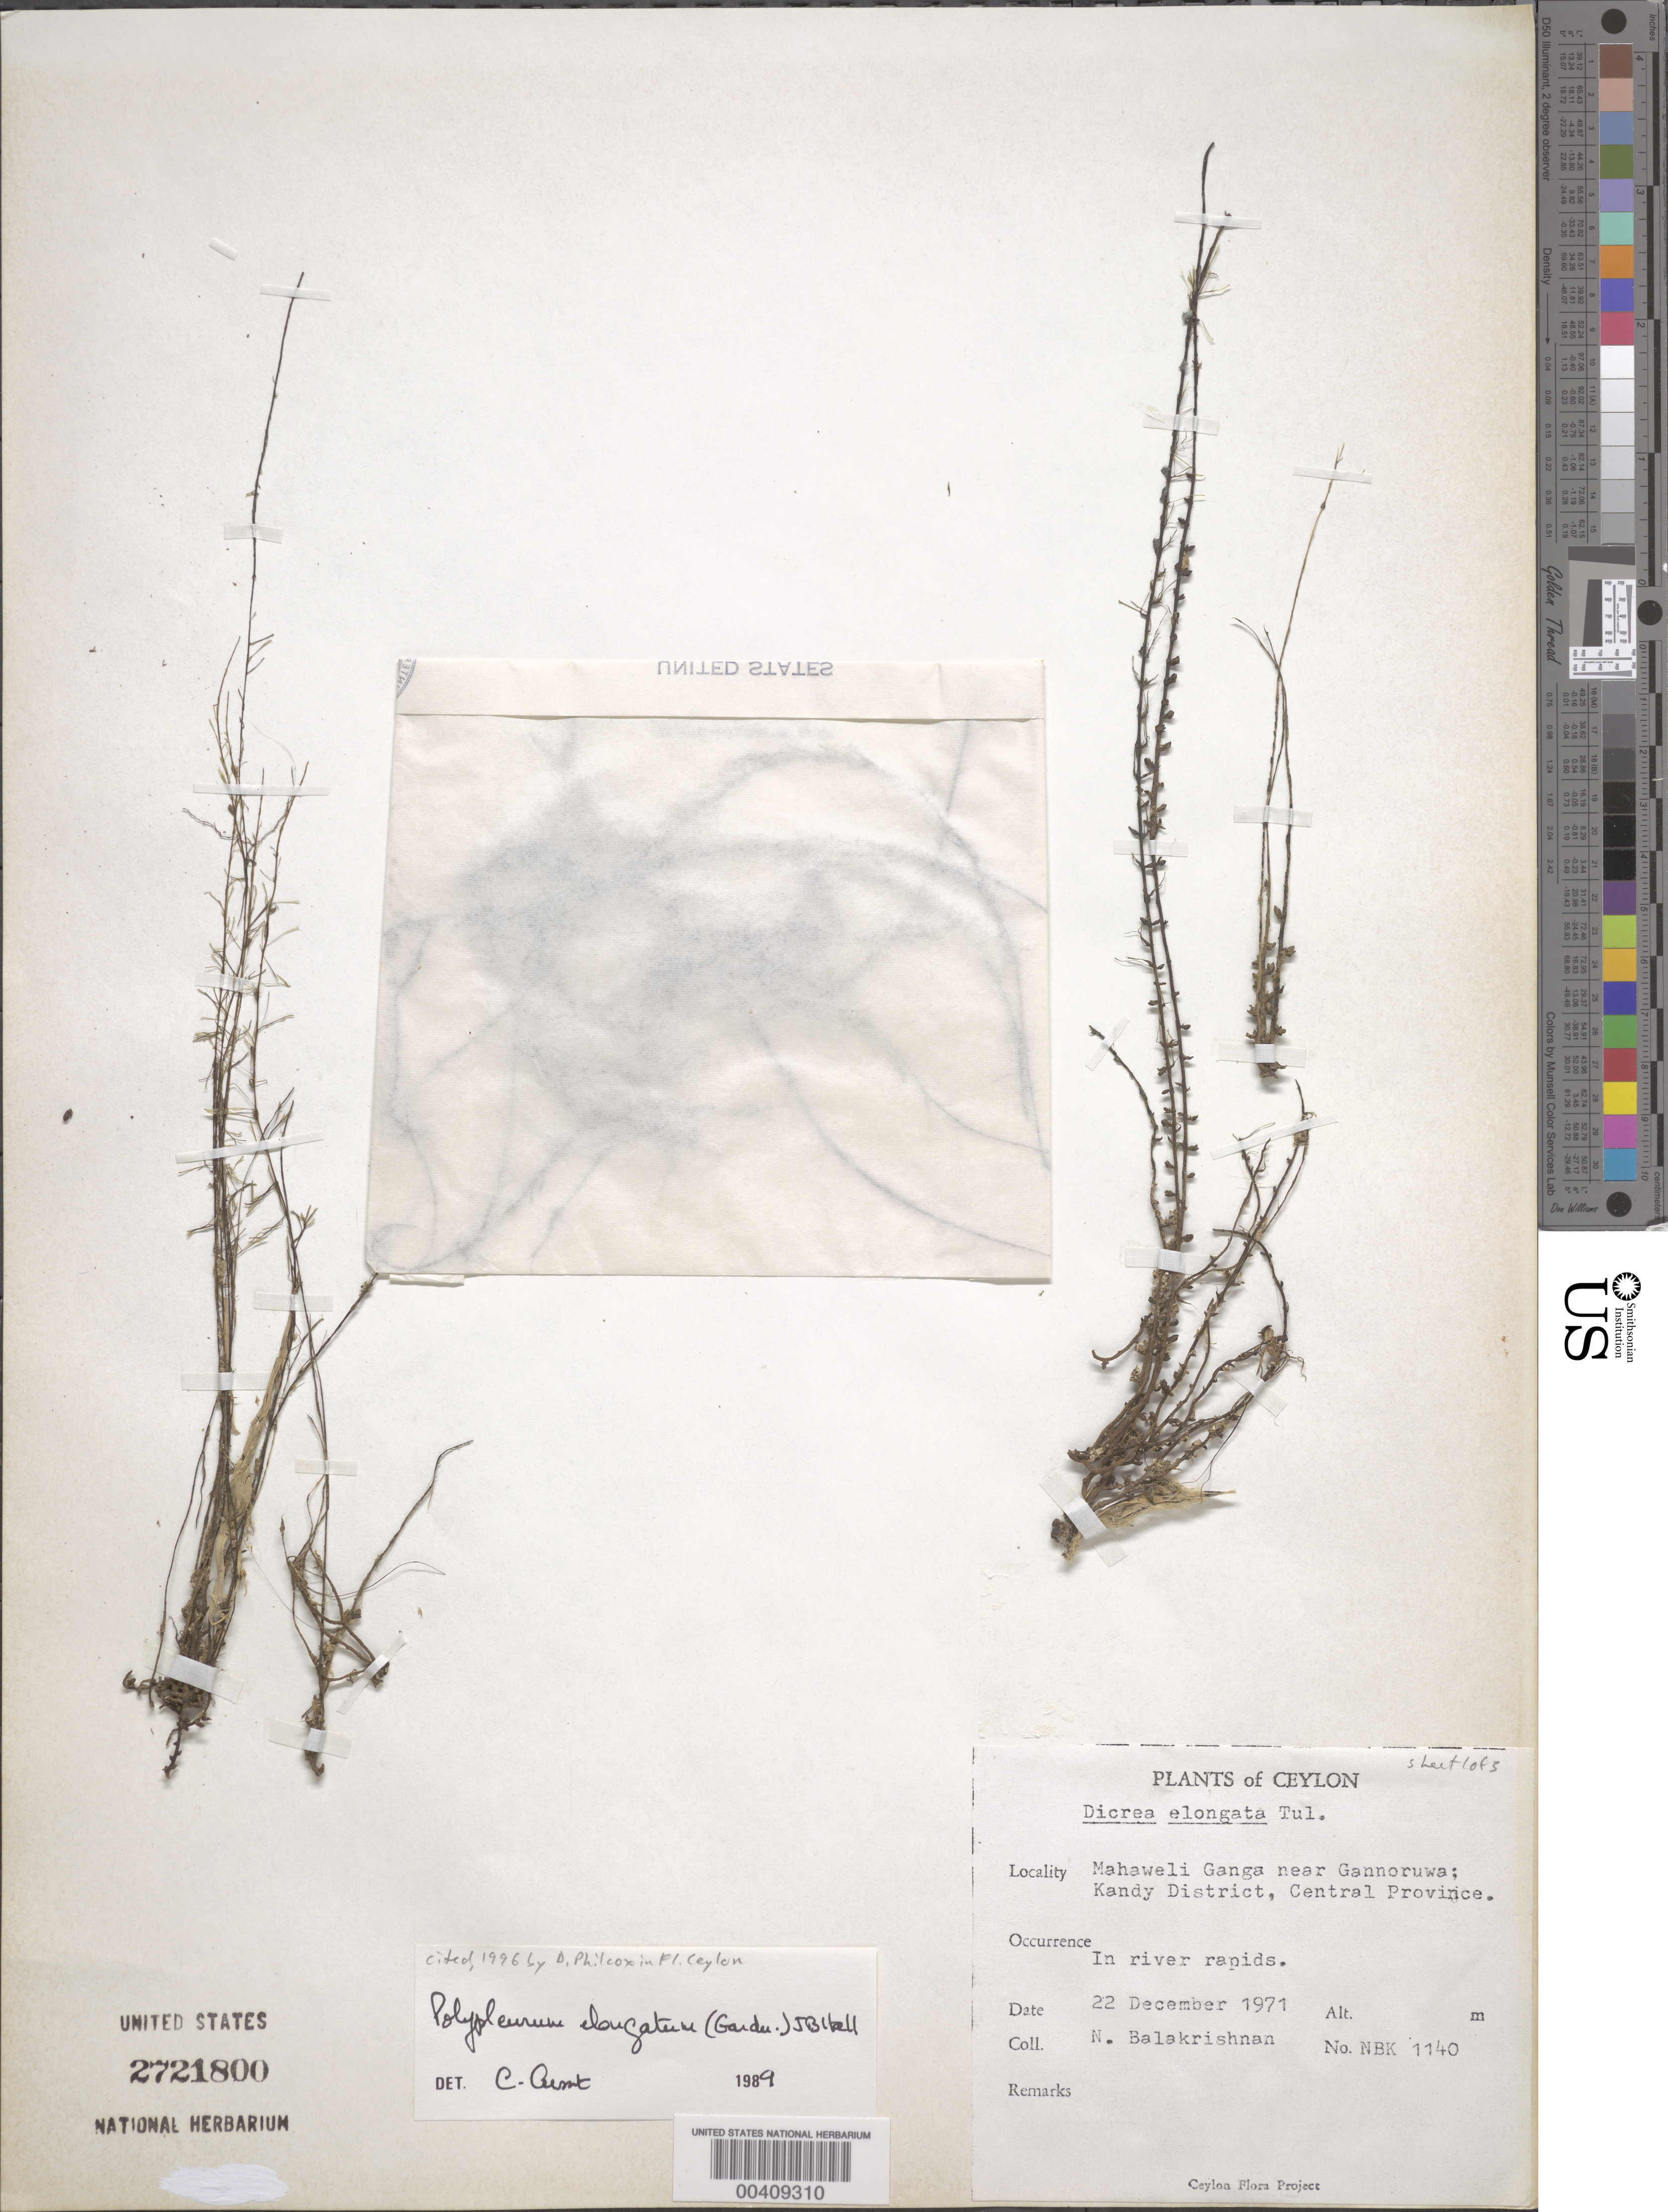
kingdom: Plantae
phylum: Tracheophyta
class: Magnoliopsida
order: Malpighiales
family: Podostemaceae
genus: Polypleurum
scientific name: Polypleurum elongatum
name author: (Gardner) J.B. Hall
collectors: N. Balakrishnan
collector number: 1140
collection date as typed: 22 Dec 1971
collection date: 1971-12-22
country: Sri Lanka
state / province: Central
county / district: Kandy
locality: Mahaweli ganga near gannoruwa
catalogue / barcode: US 2721800